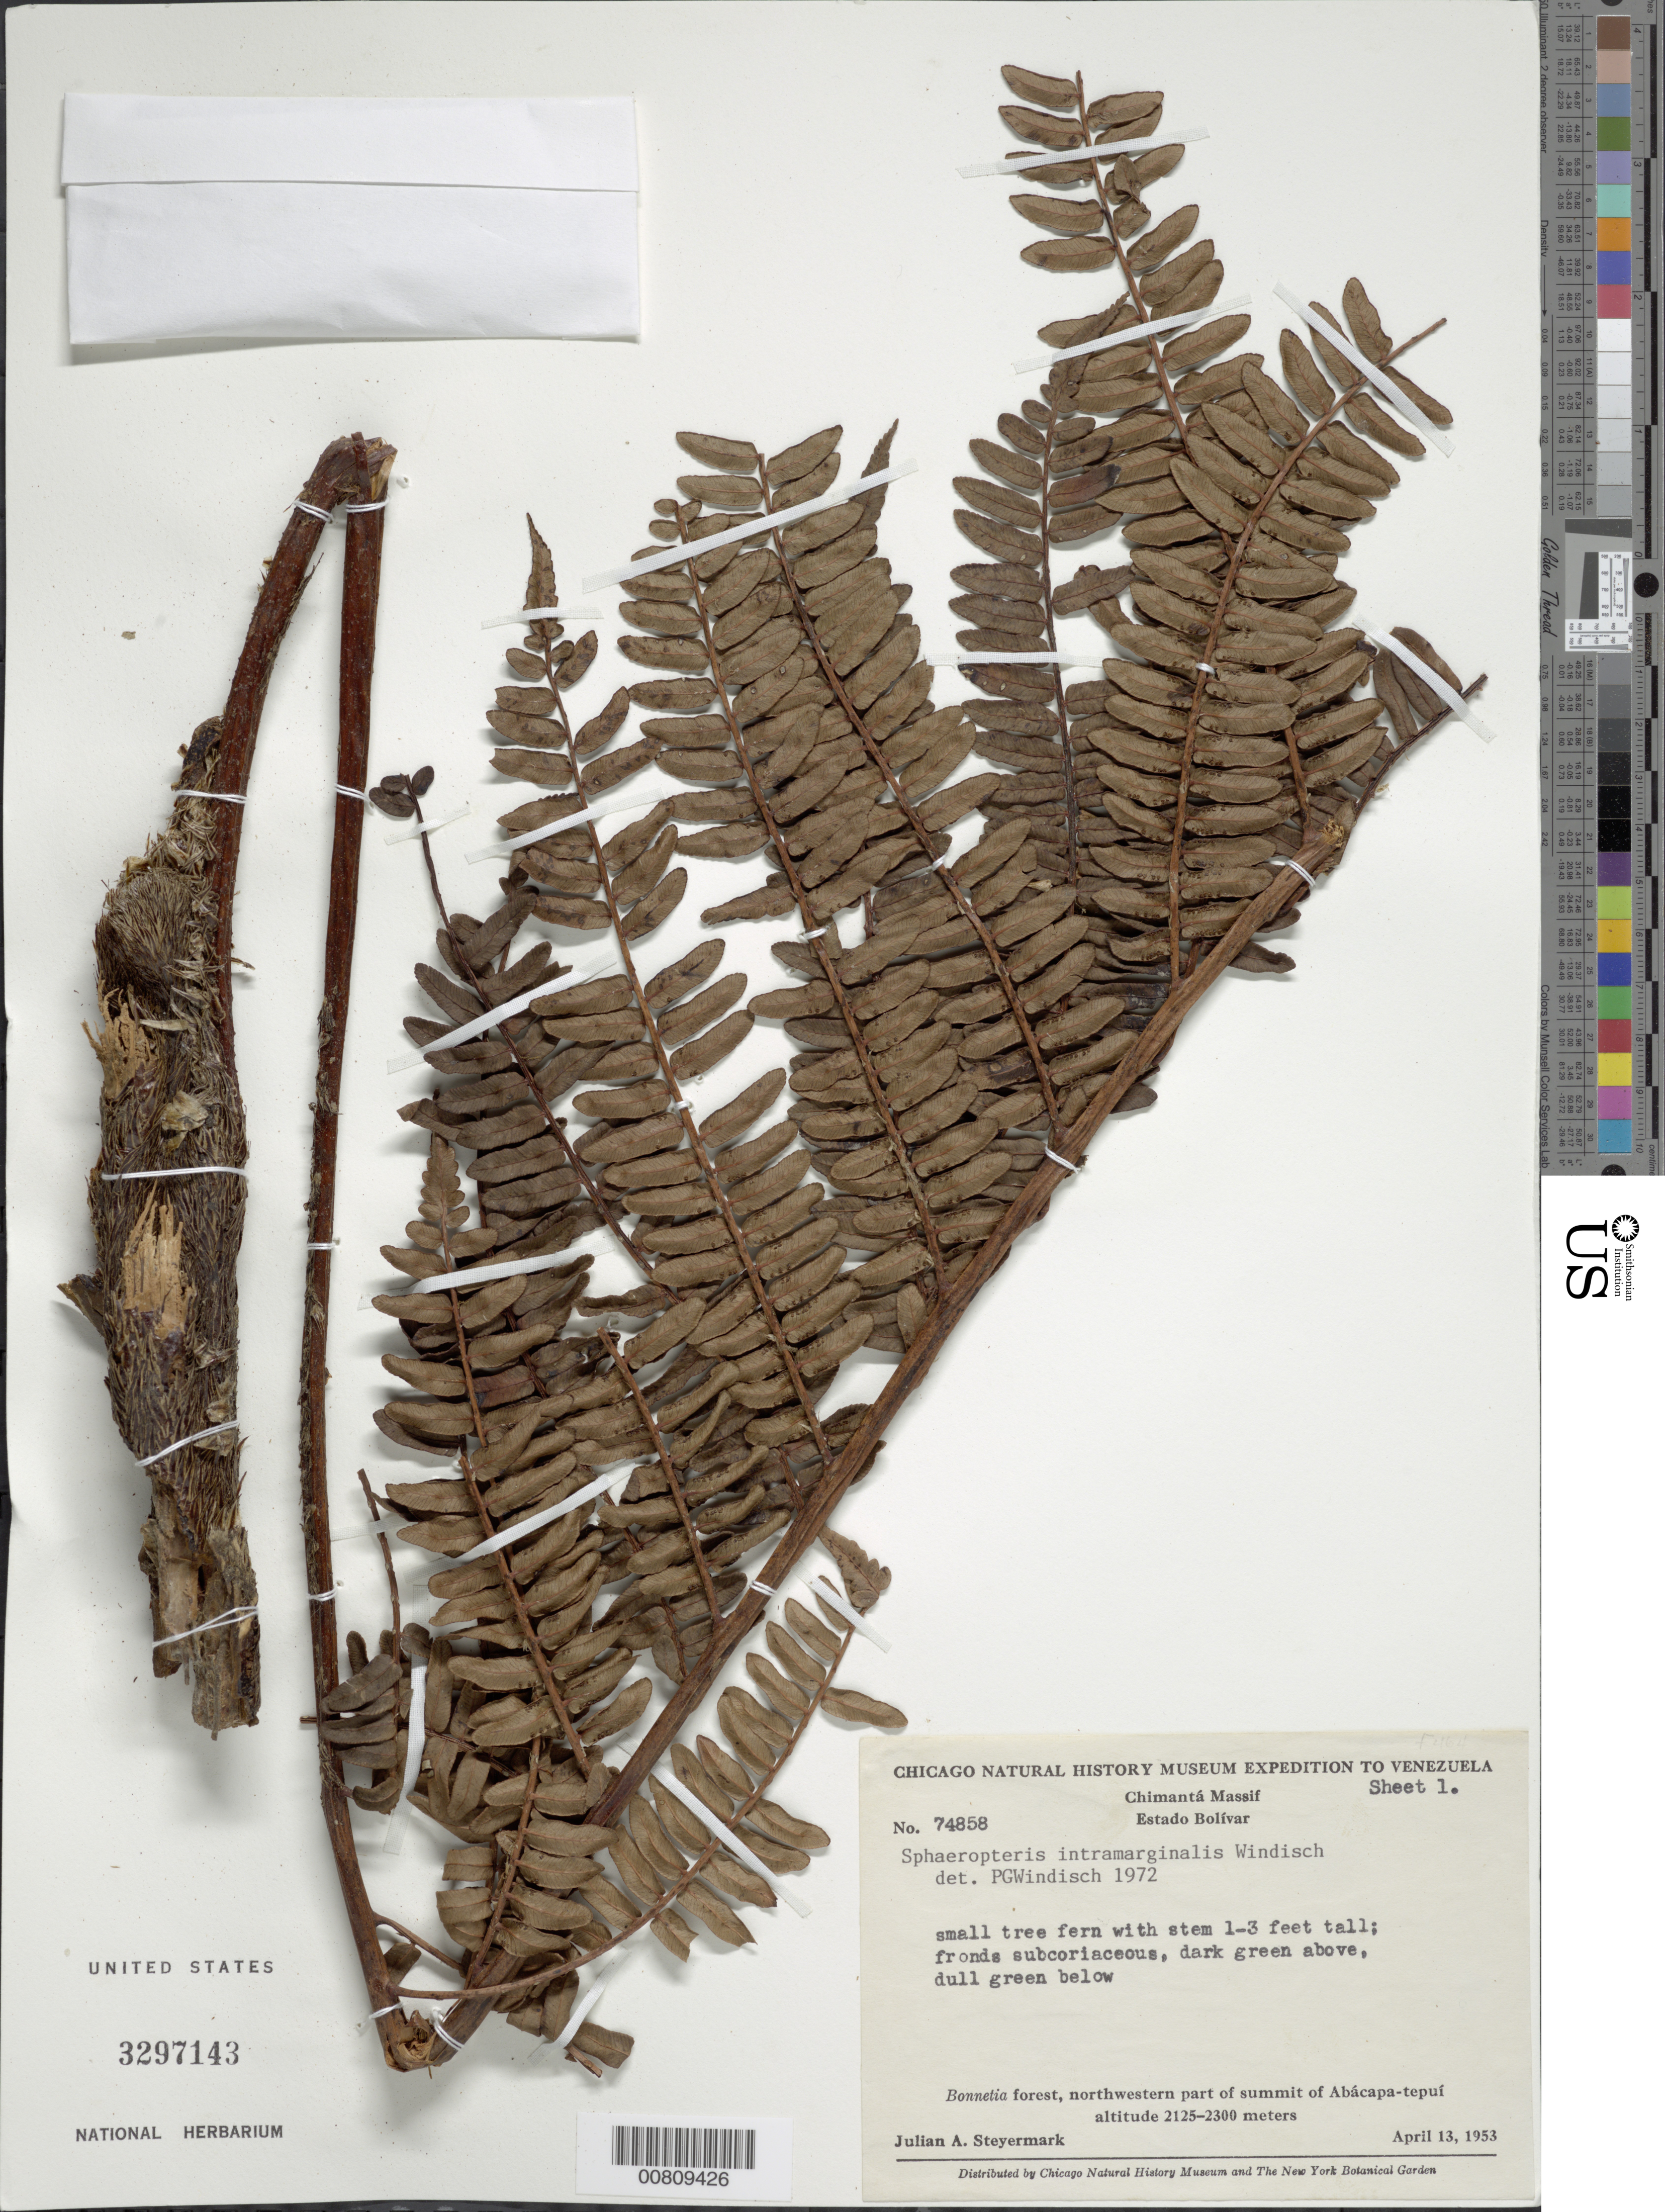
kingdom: Plantae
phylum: Tracheophyta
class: Polypodiopsida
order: Cyatheales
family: Cyatheaceae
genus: Cyathea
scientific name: Cyathea intramarginalis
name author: (P.G. Windisch) Lellinger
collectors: J. Steyermark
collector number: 74858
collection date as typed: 13-Apr-53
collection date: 1953-04-13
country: Venezuela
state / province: Bolívar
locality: Chimantá Massif, Abácapa-tepuí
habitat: Bonnetia forest, NW summit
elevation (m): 2125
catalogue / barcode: US 3297143